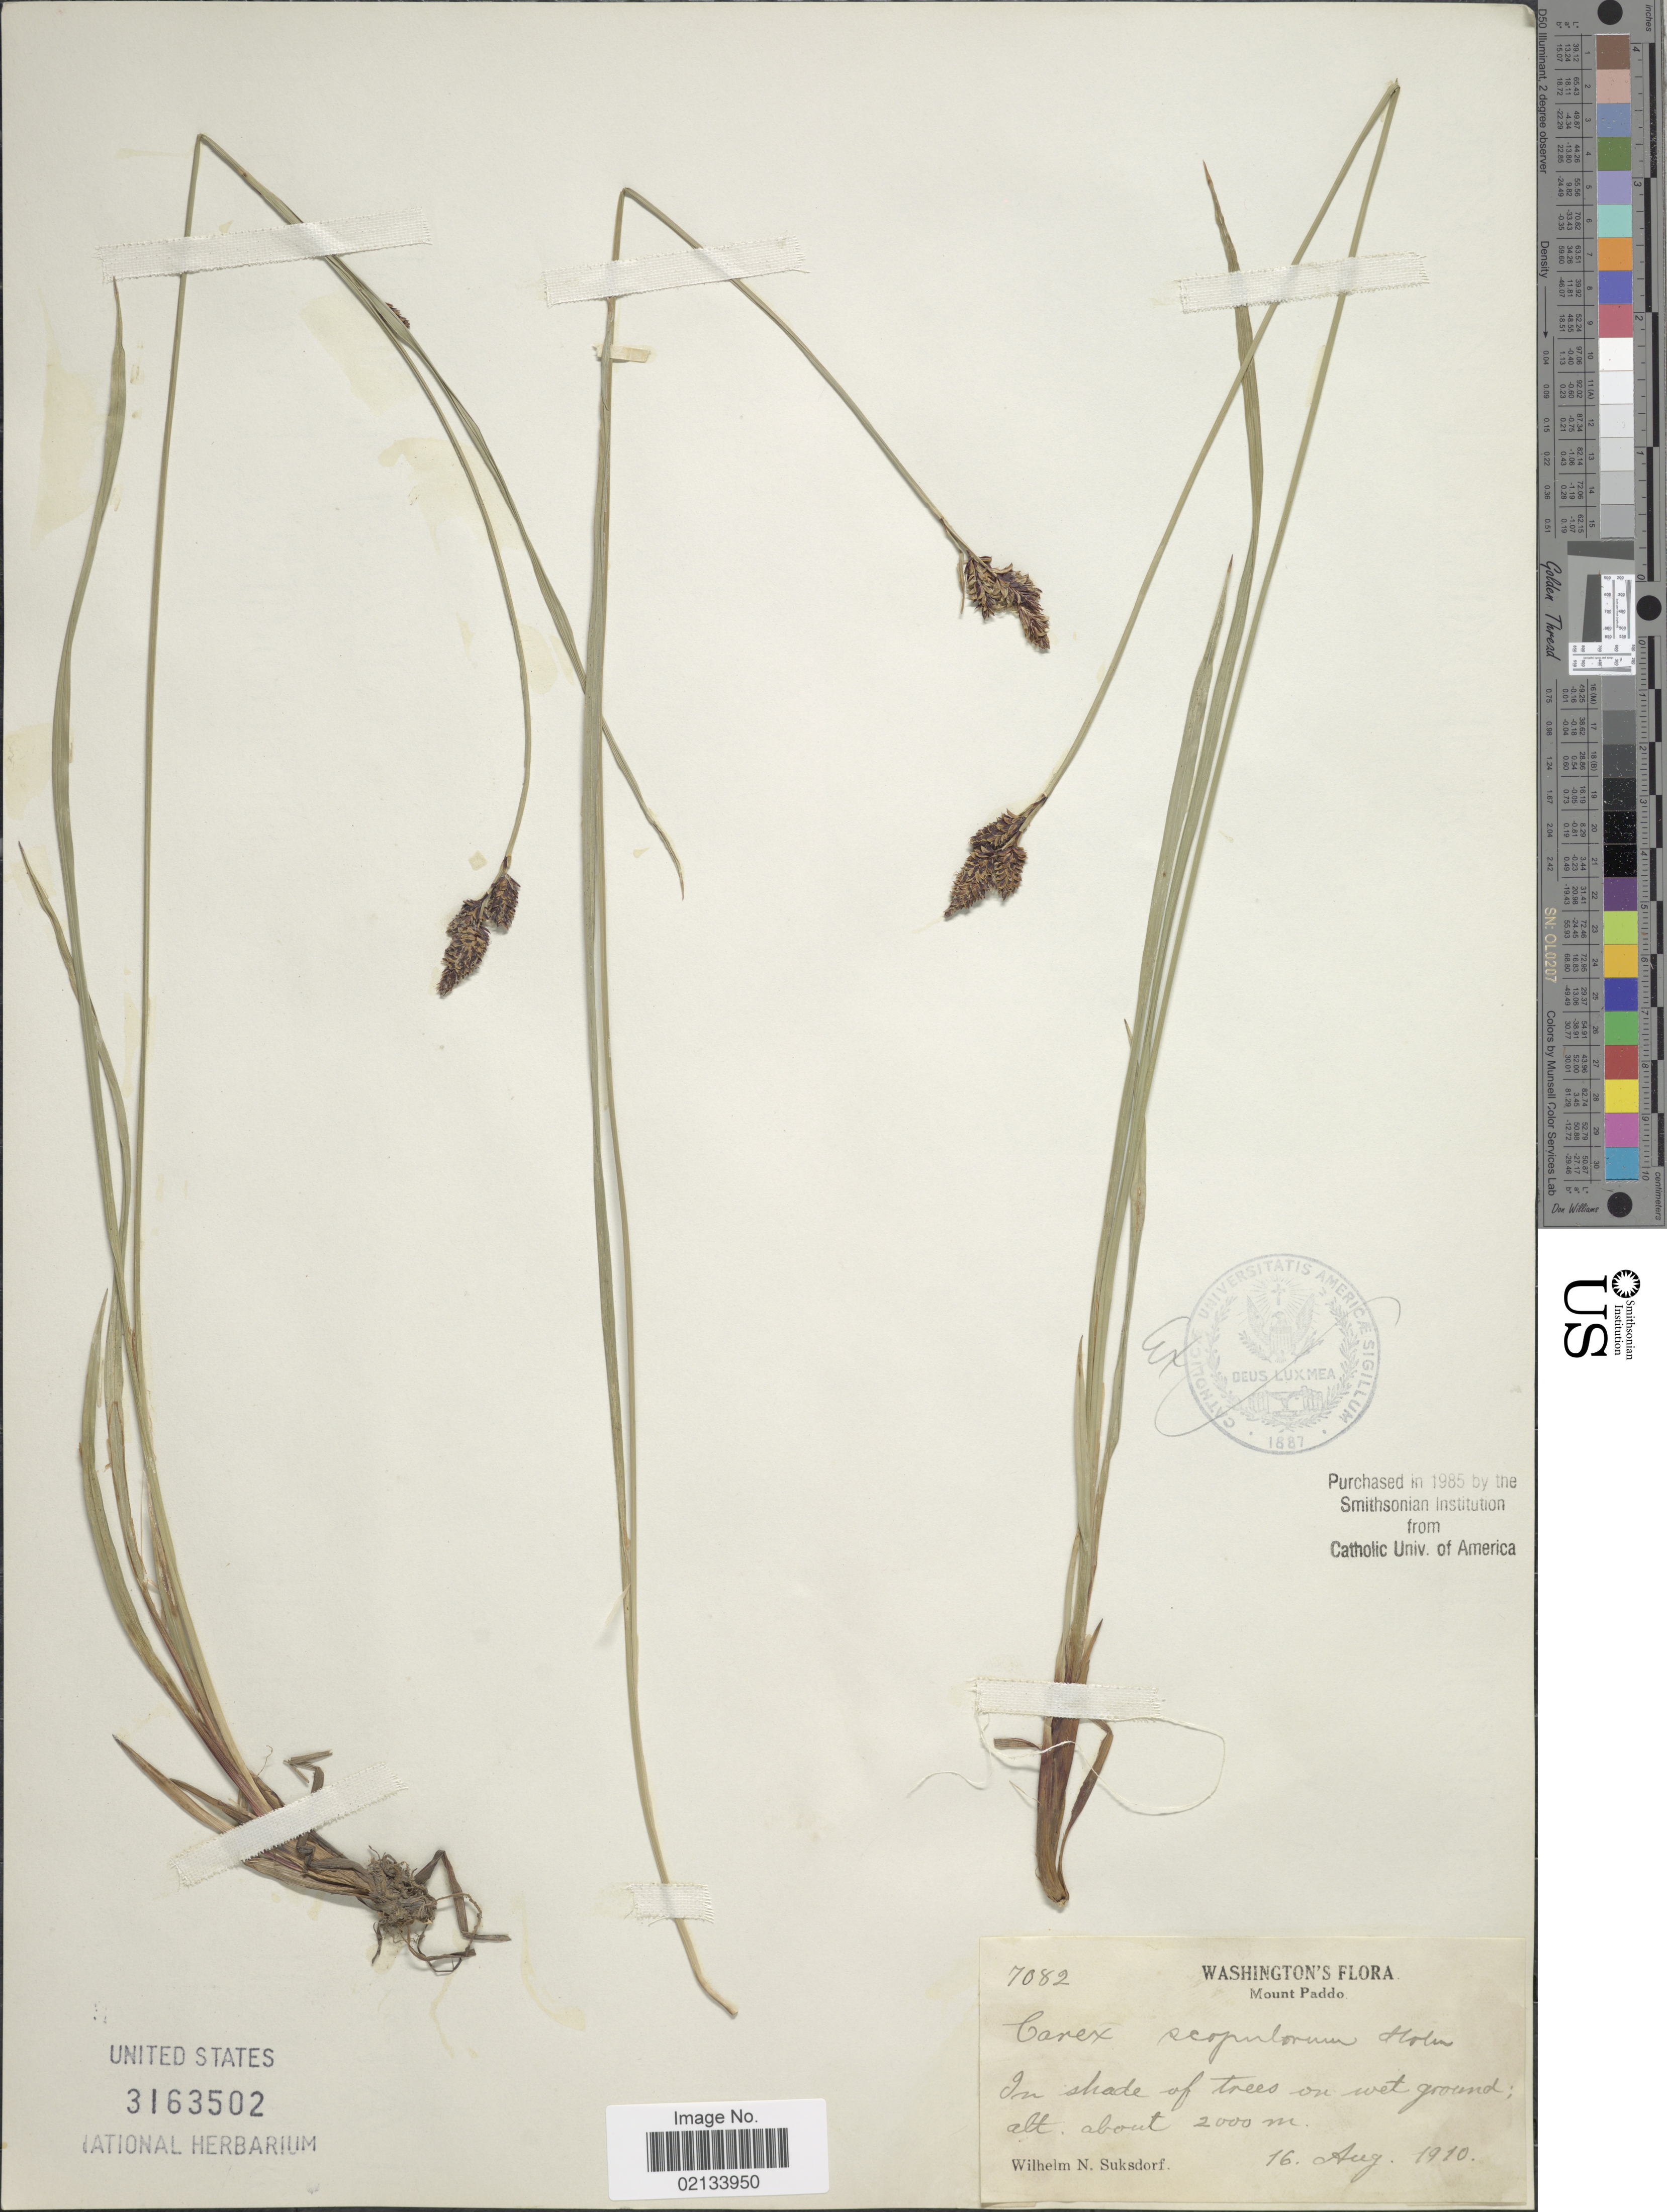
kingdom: Plantae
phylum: Tracheophyta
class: Liliopsida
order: Poales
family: Cyperaceae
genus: Carex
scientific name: Carex scopulorum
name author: Holm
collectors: W. N. Suksdorf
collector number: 7082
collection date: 1910-08-16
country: United States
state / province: Washington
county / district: Skamania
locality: Mount Paddo, in shade of trees on wet ground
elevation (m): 2000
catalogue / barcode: US 3163502